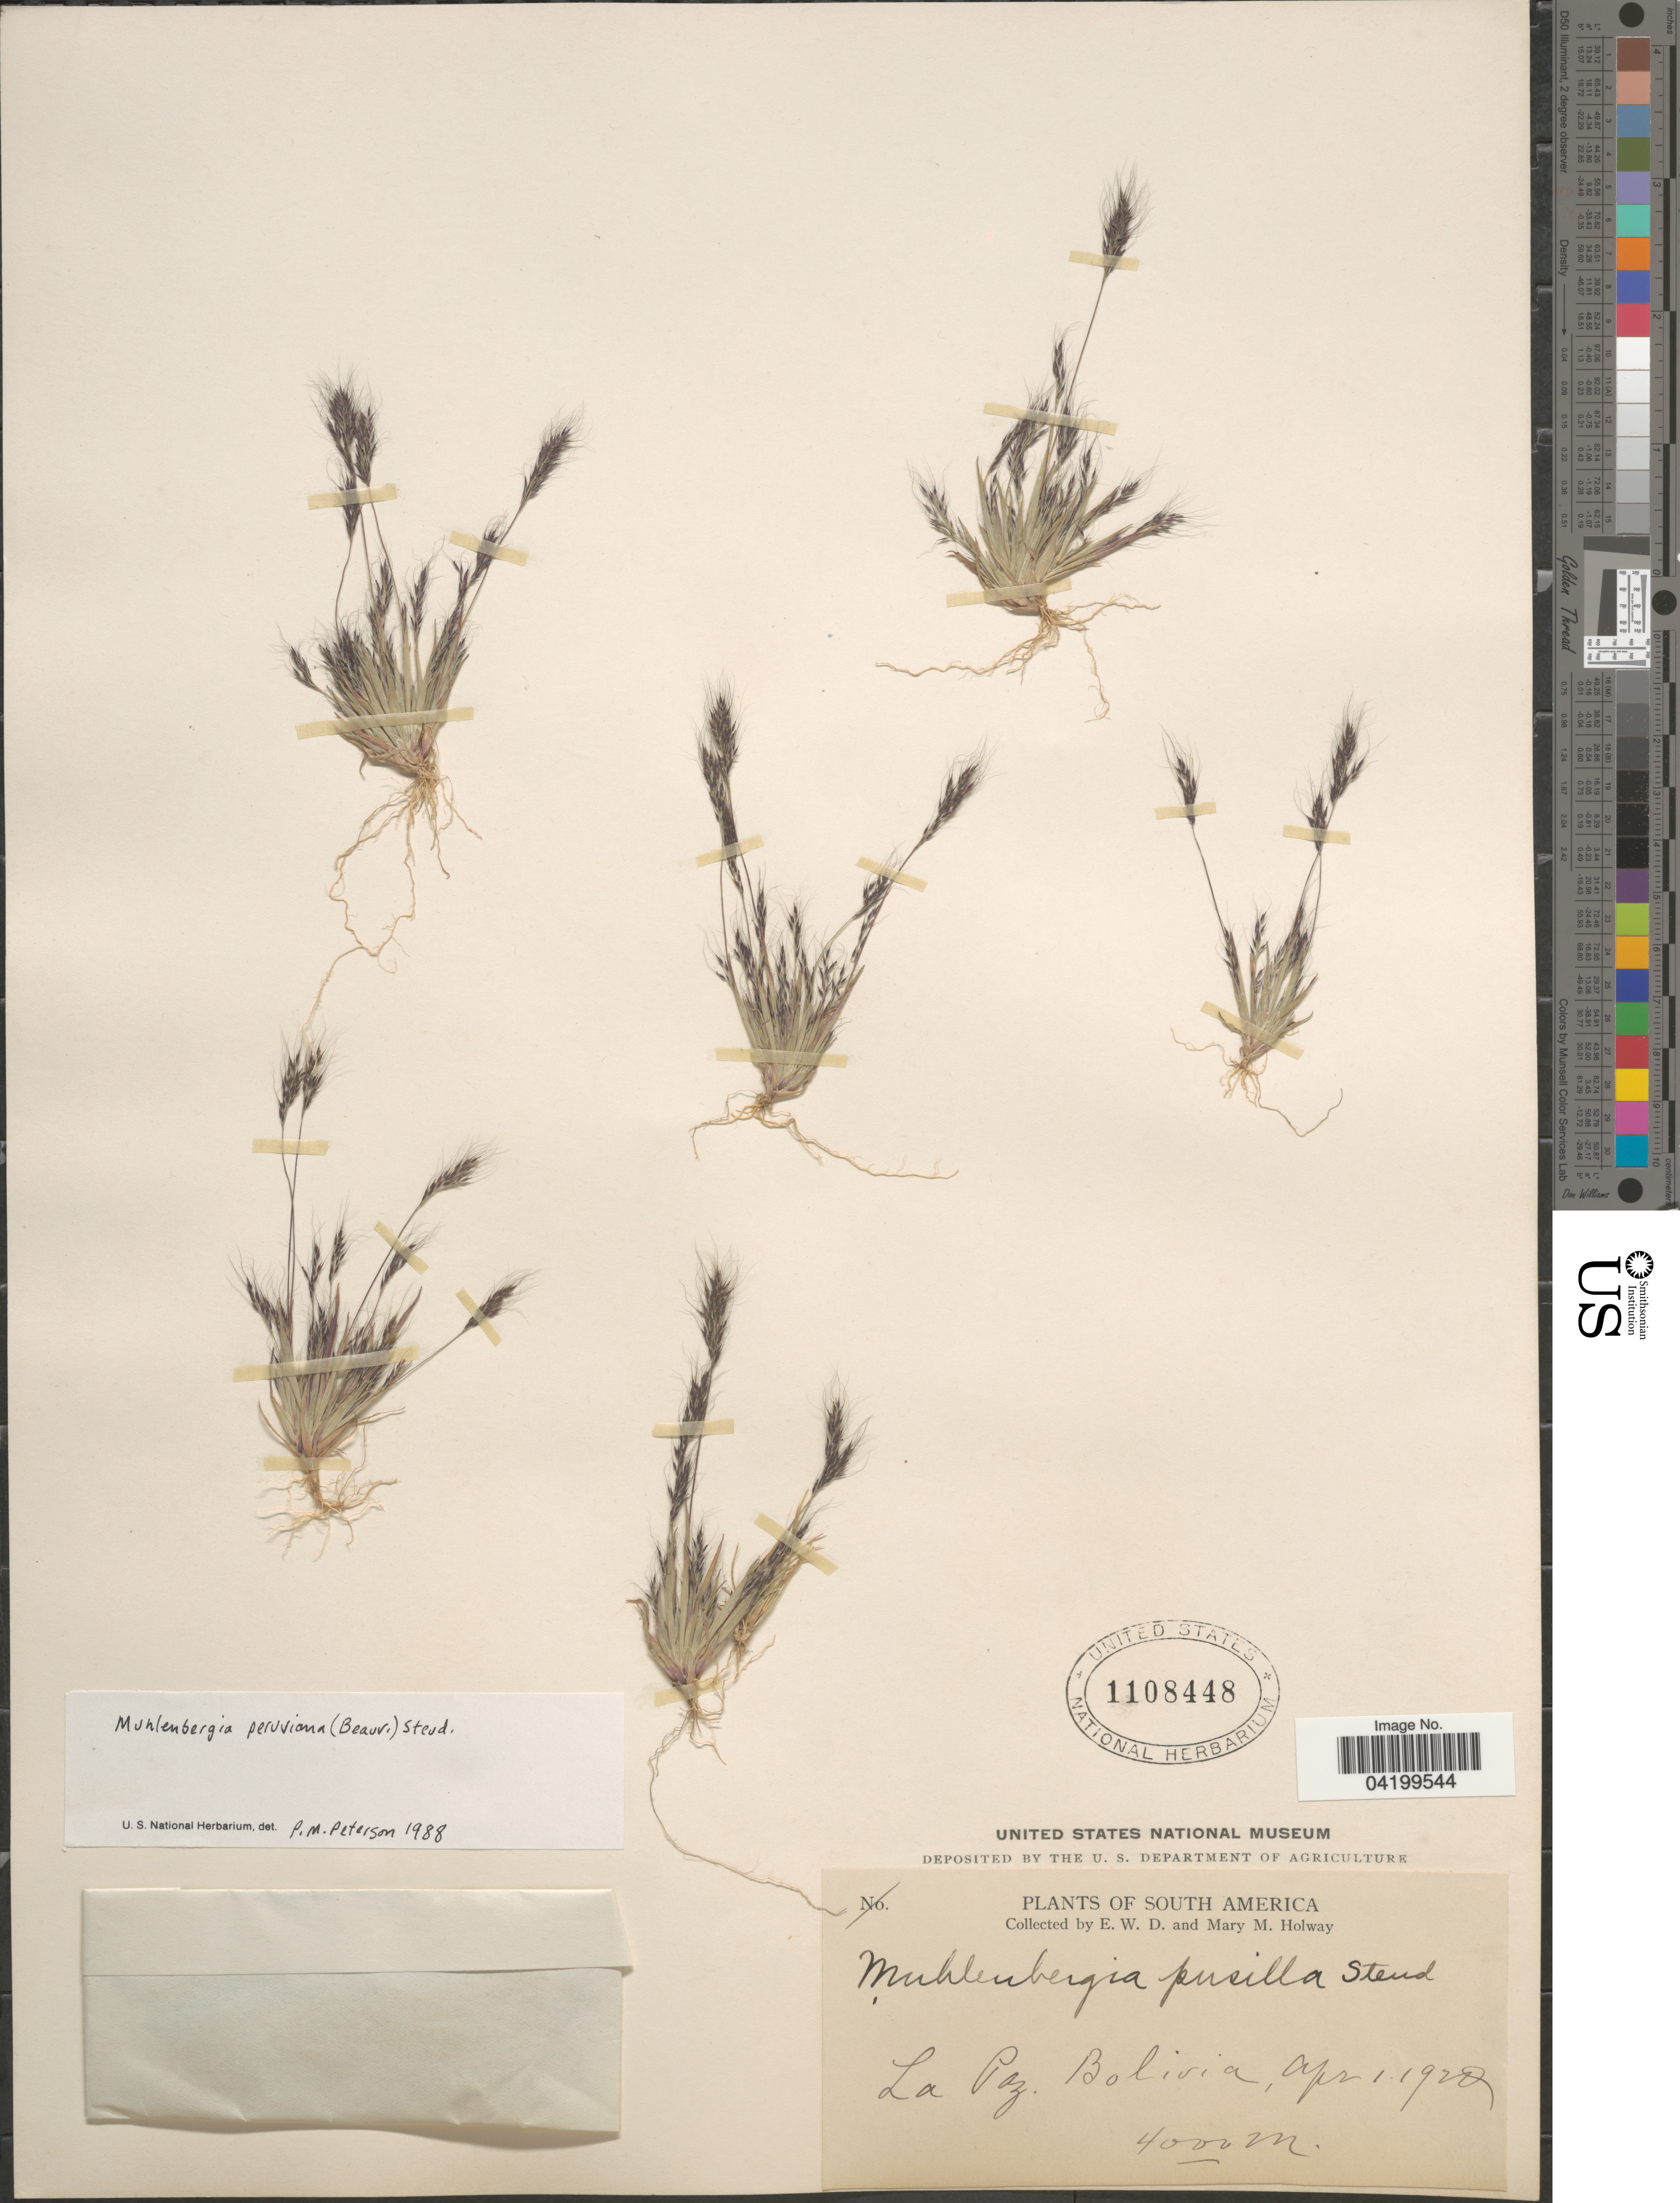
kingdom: Plantae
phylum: Tracheophyta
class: Liliopsida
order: Poales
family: Poaceae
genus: Muhlenbergia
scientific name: Muhlenbergia peruviana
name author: (P. Beauv.) Steud.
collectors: E. W. D. Holway & M. M. Holway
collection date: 1920-04-01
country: Bolivia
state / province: La Paz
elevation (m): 4000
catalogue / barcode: US 1108448